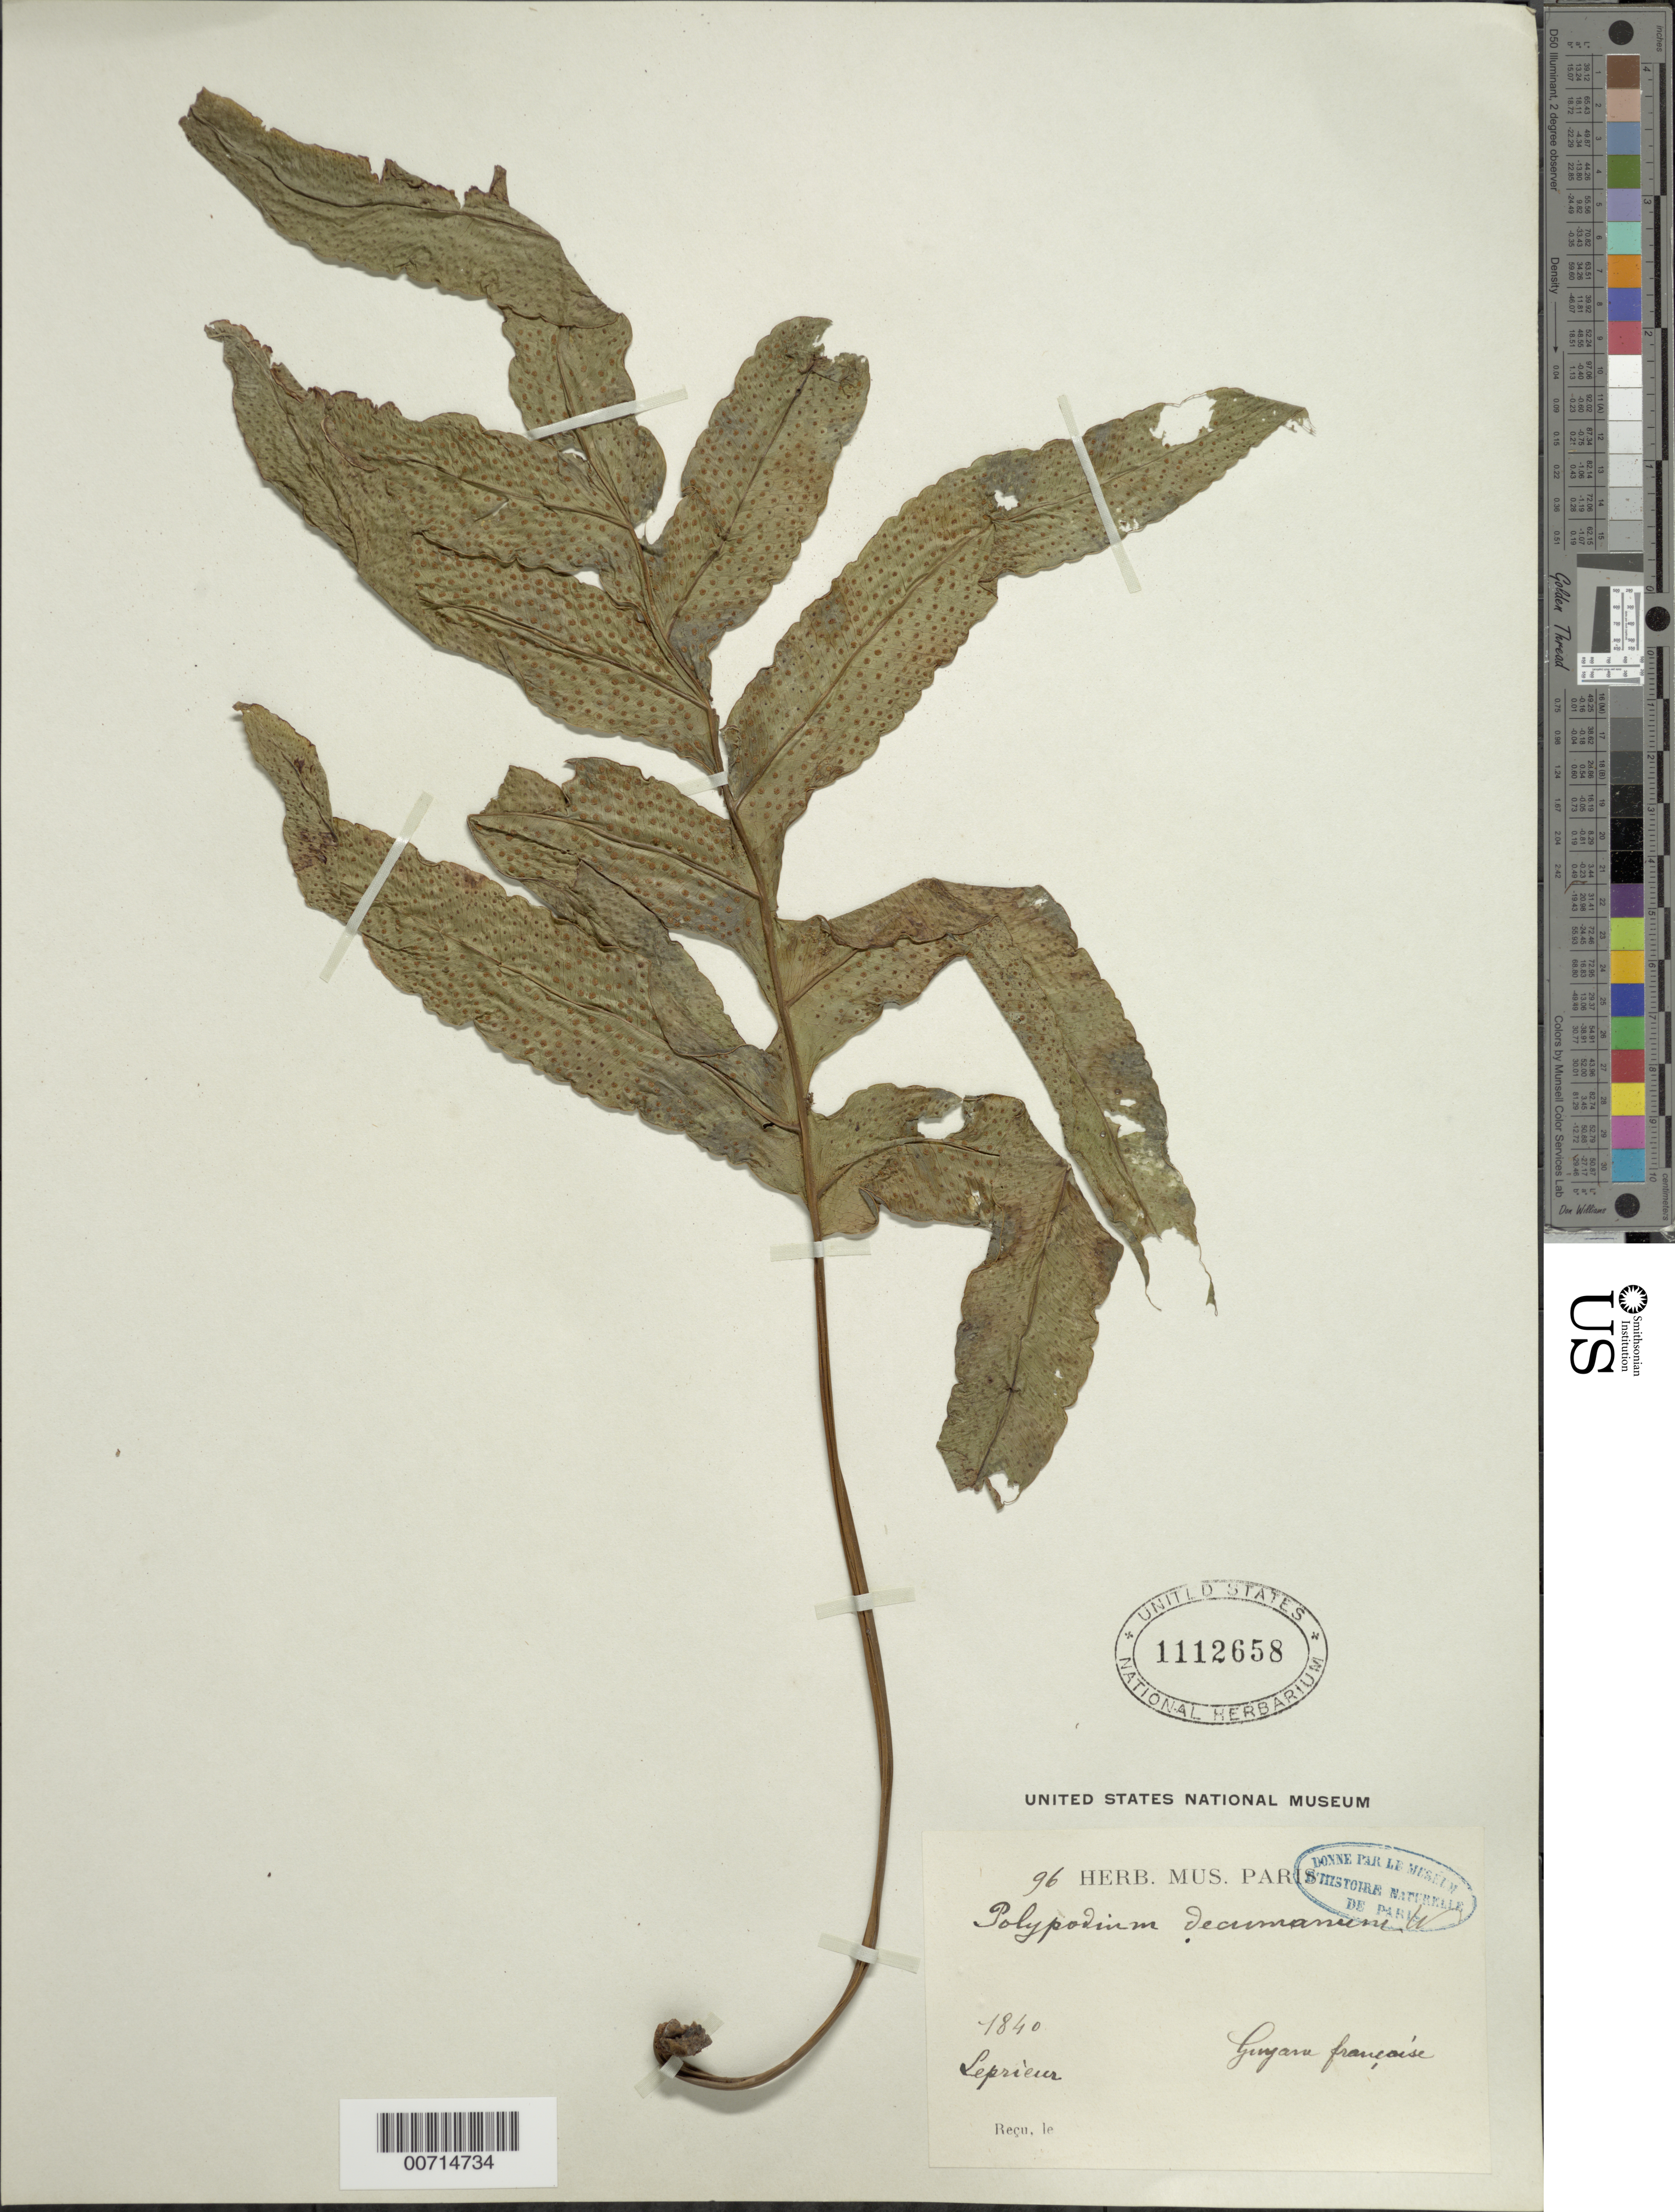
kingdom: Plantae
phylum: Tracheophyta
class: Polypodiopsida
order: Polypodiales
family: Polypodiaceae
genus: Phlebodium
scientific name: Phlebodium decumanum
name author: (Willd.) J. Sm.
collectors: F. M. R. Leprieur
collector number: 96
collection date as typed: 1840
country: French Guiana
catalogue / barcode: US 1112658